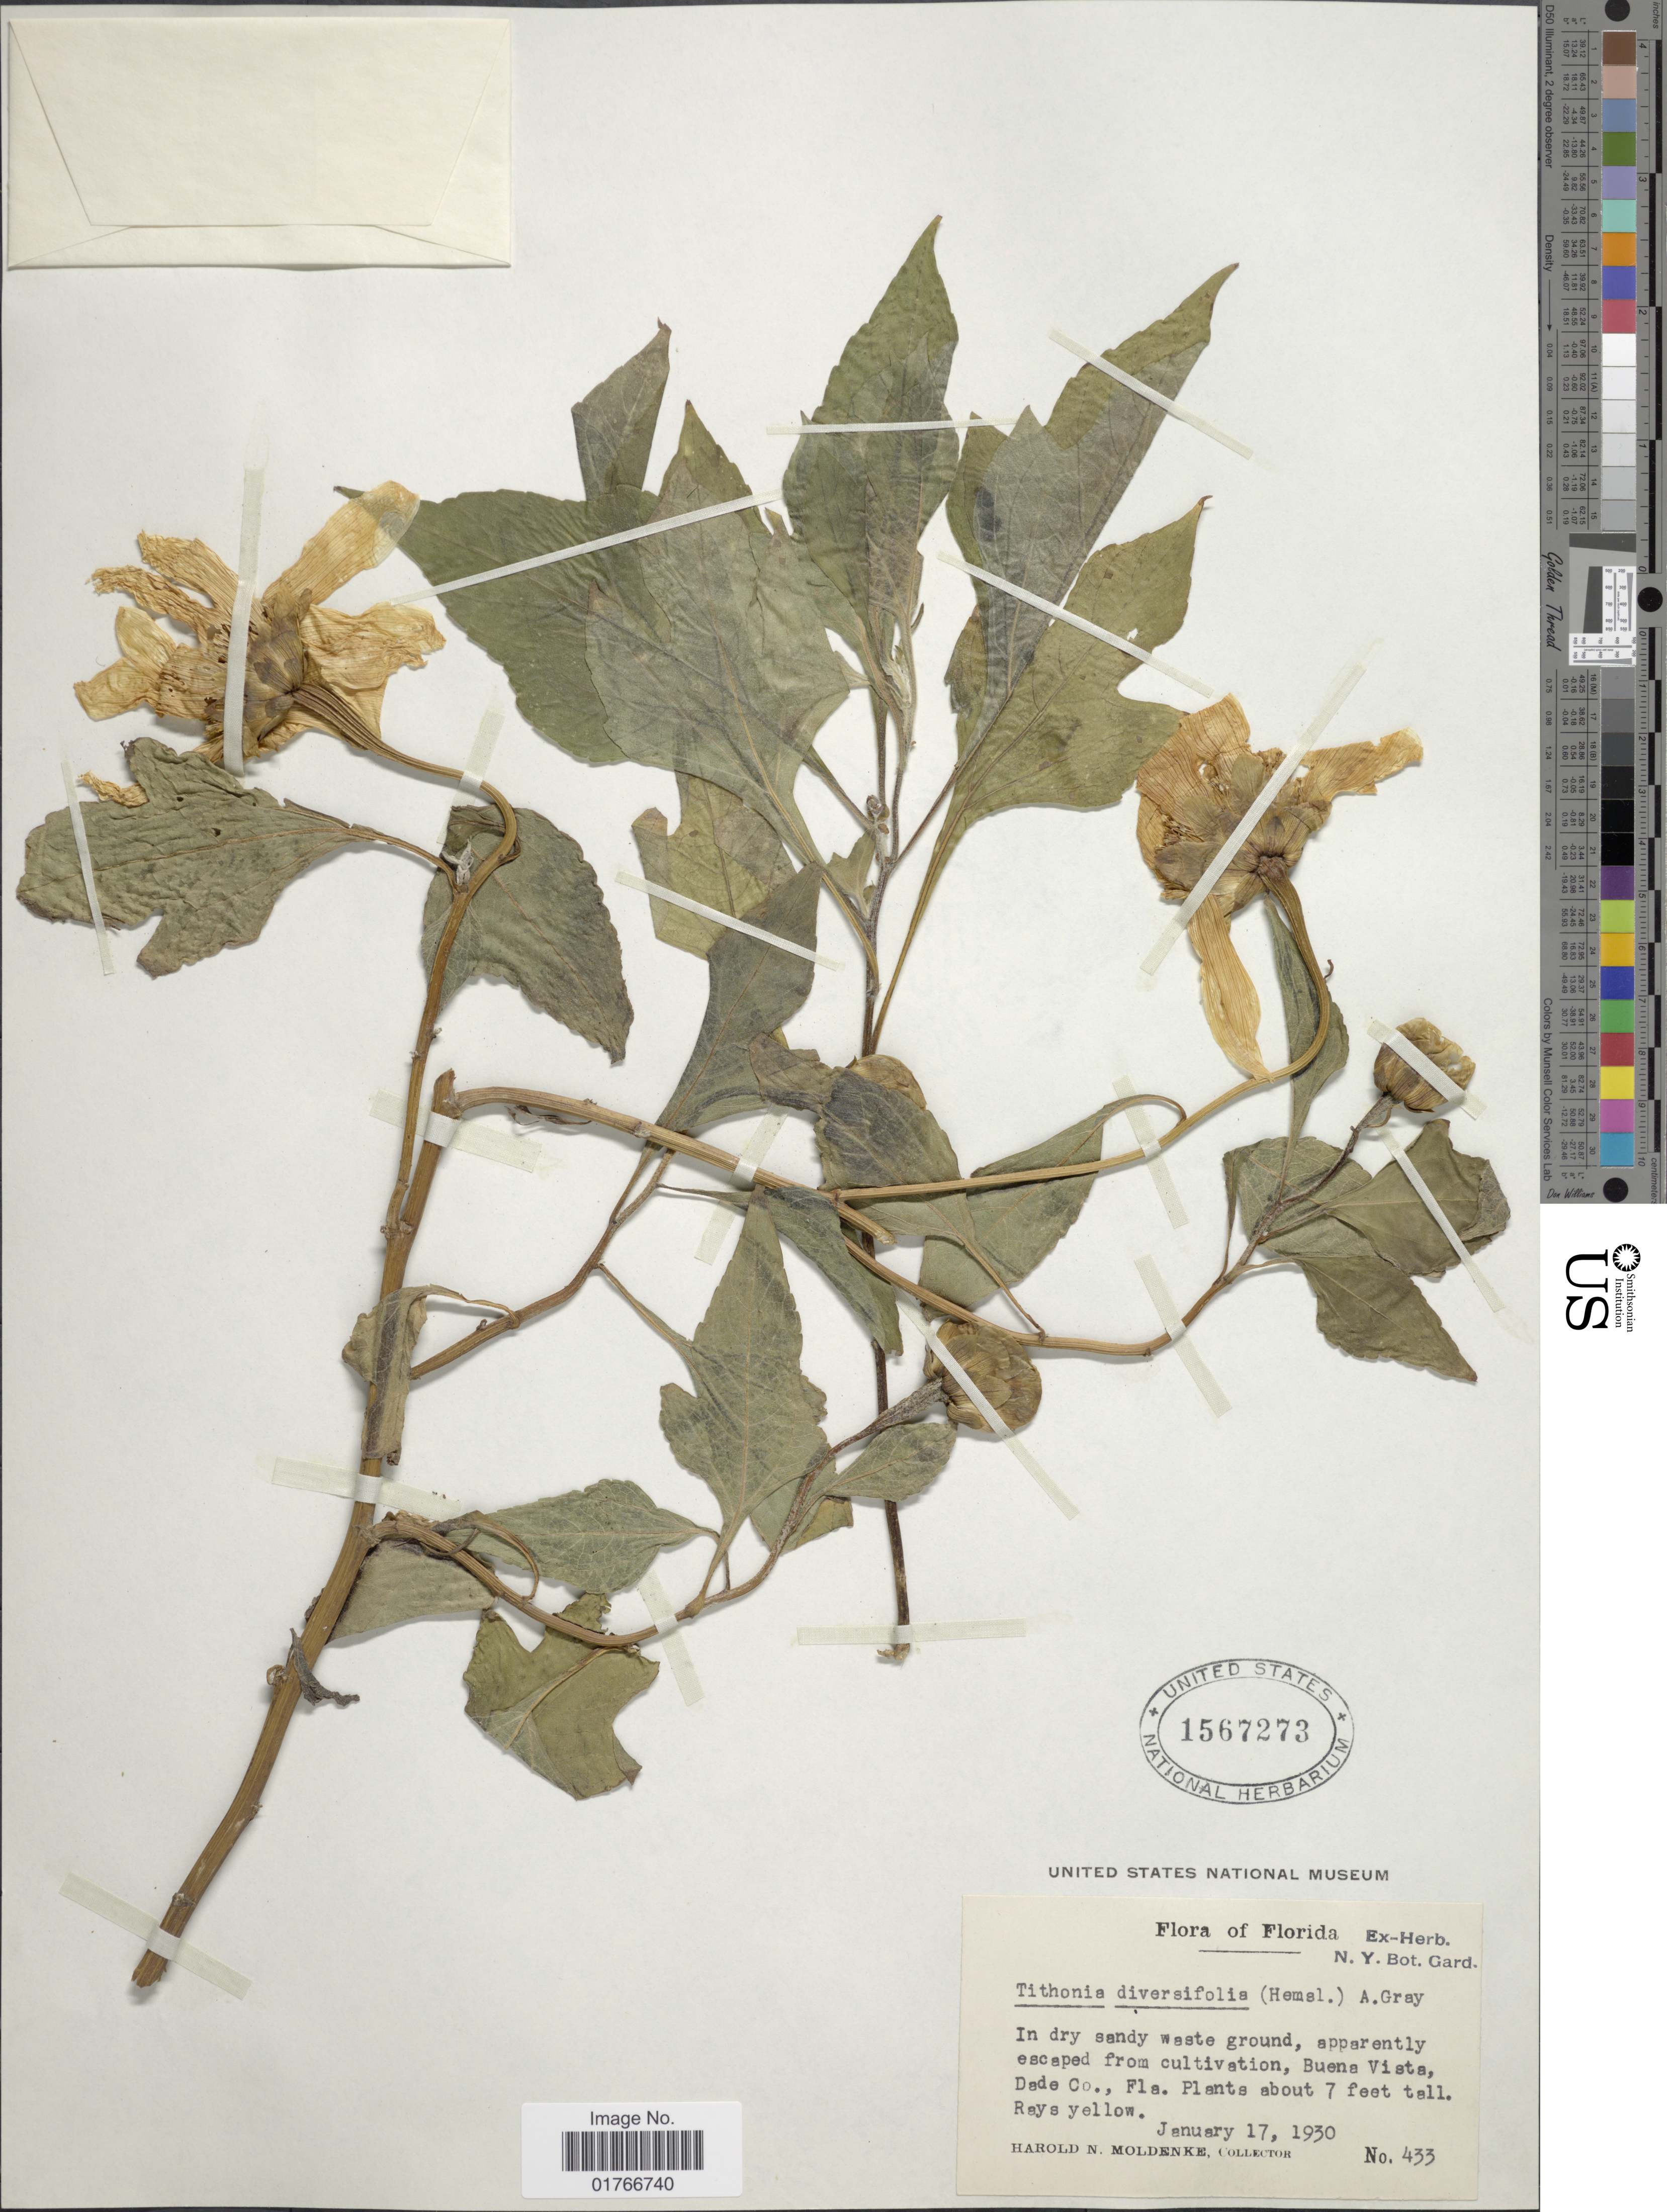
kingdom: Plantae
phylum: Tracheophyta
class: Magnoliopsida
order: Asterales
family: Asteraceae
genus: Tithonia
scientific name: Tithonia diversifolia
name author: (Hemsl.) A. Gray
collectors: H. N. Moldenke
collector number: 433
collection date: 1930-01-17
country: United States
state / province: Florida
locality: Buena Vista, Dade Co., Fla.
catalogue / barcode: US 1567273